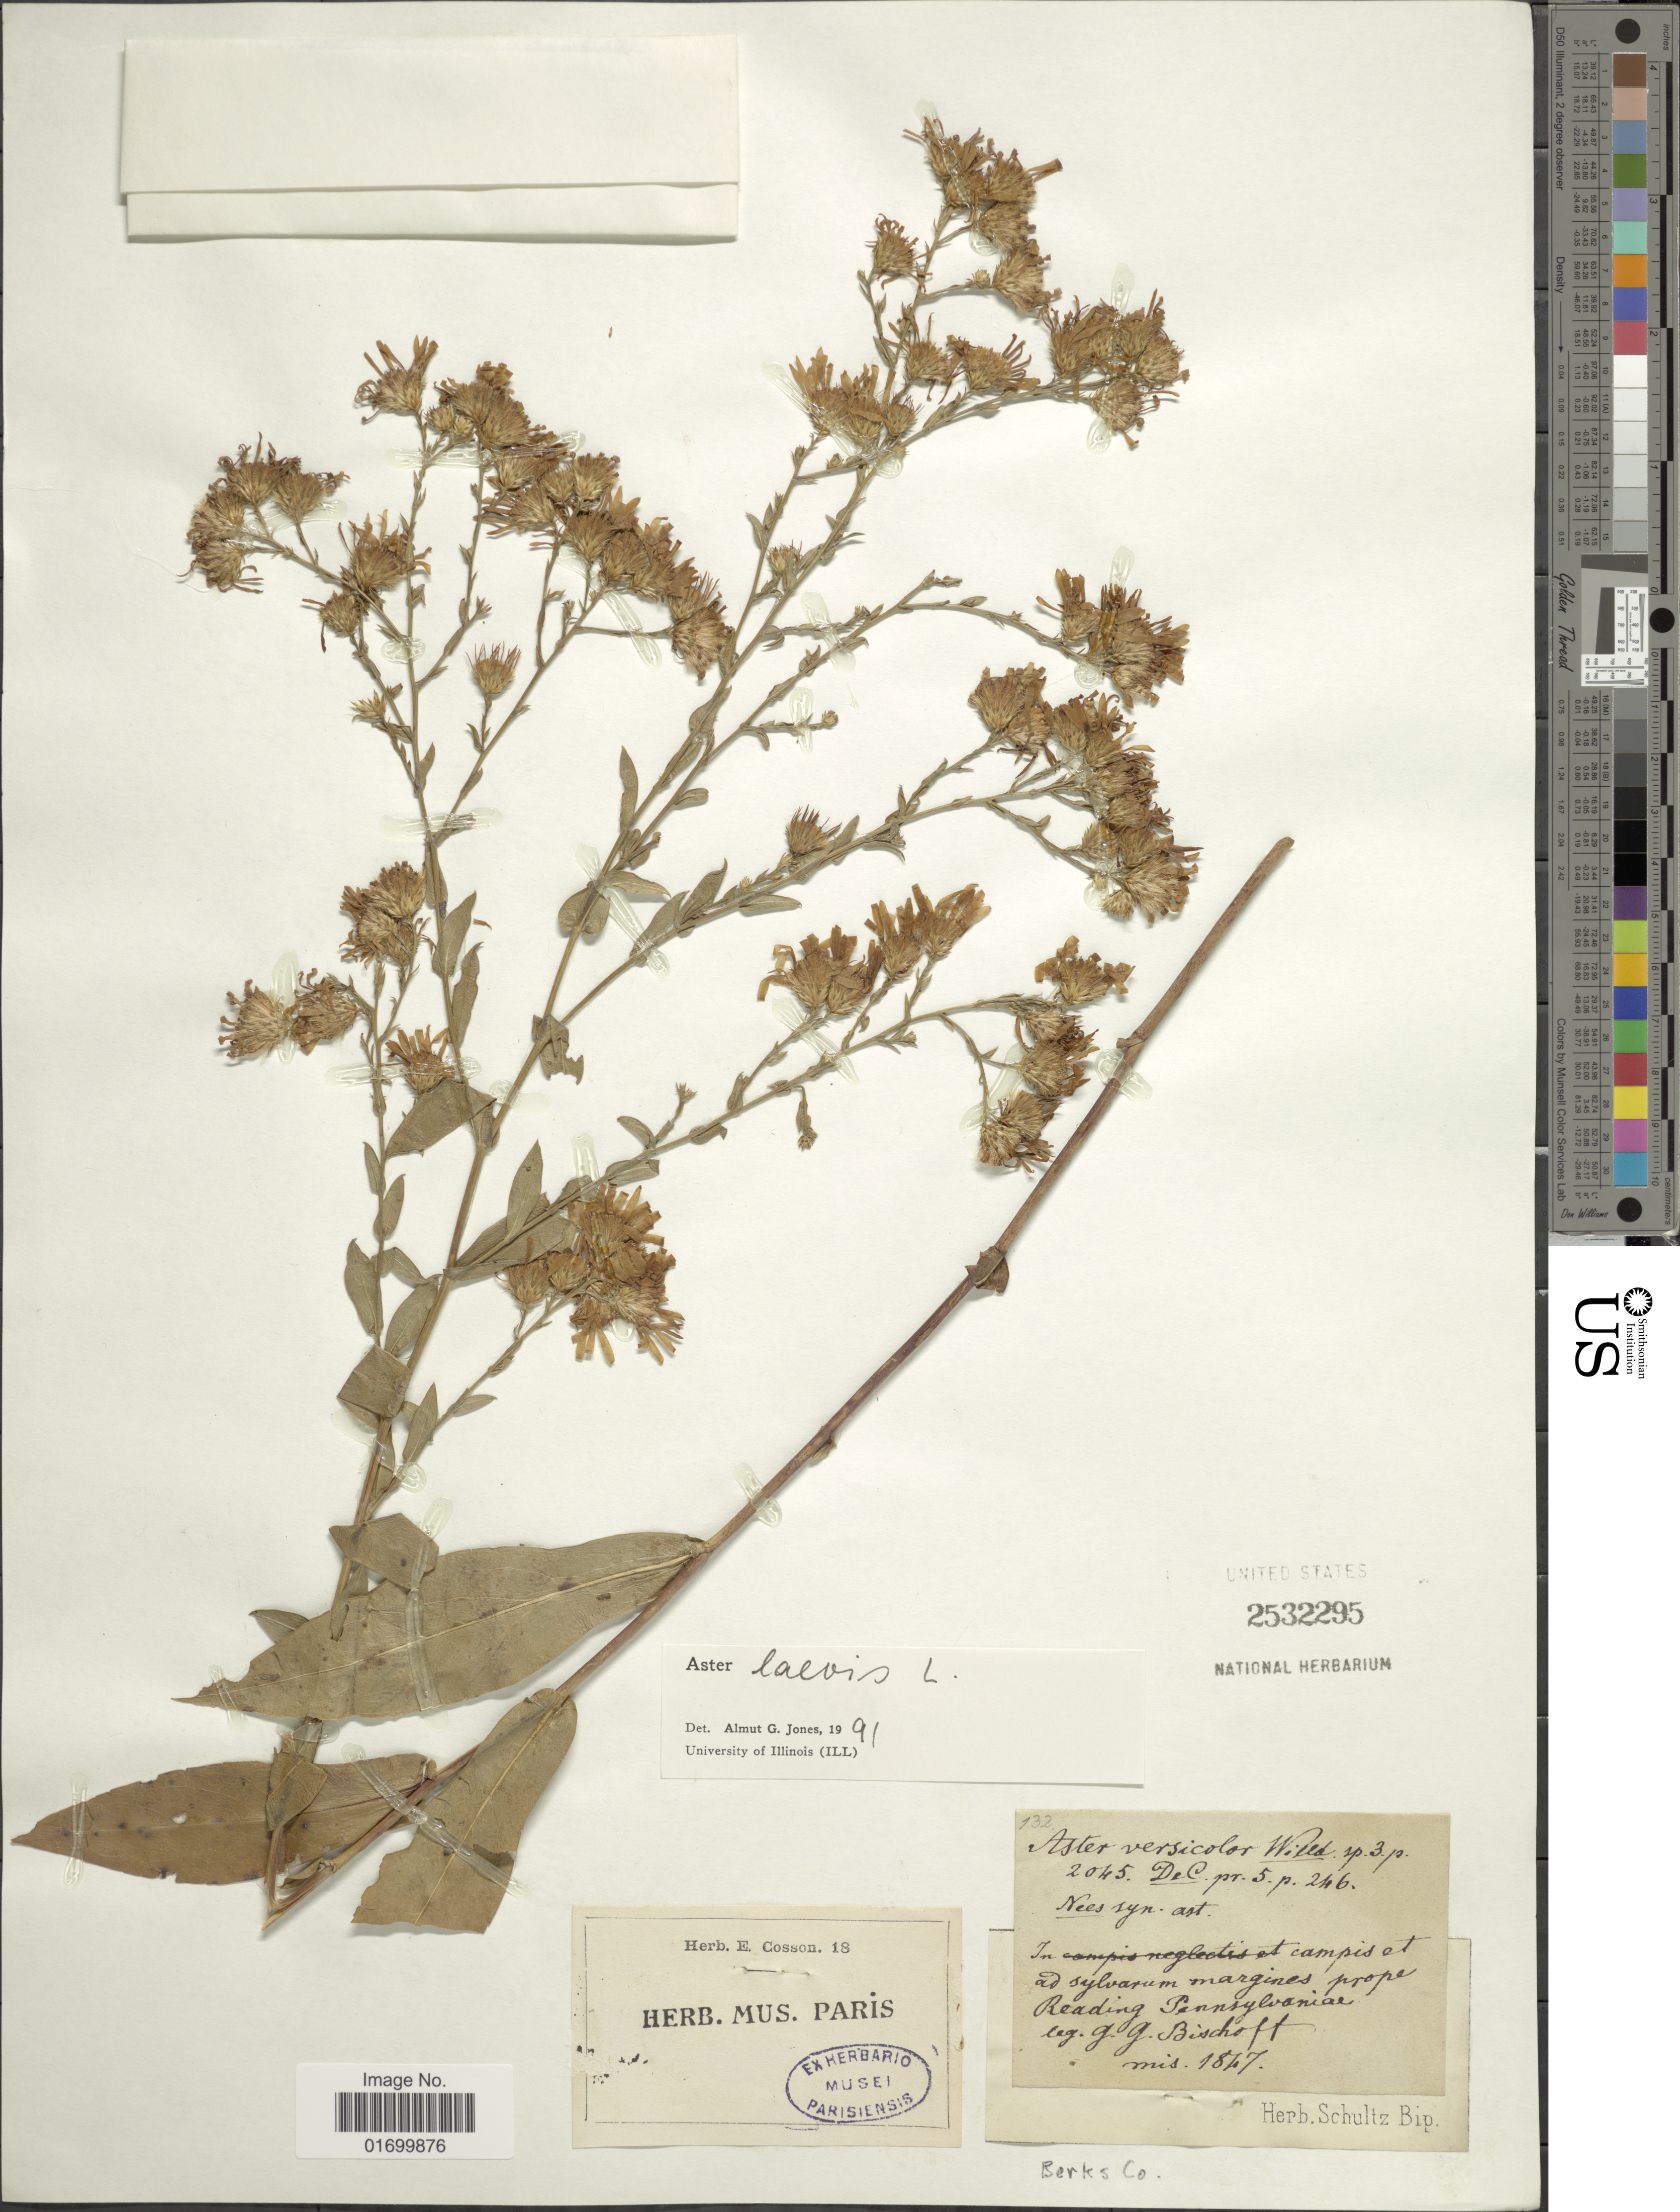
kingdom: Plantae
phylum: Tracheophyta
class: Magnoliopsida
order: Asterales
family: Asteraceae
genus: Symphyotrichum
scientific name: Symphyotrichum laeve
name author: (L.) Á. Löve & D. Löve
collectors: G. Bischoff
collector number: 132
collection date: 1847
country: United States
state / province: Pennsylvania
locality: In campis et ad sylvarum margines prope Reading Pennsylvaniae.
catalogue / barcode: US 2532295